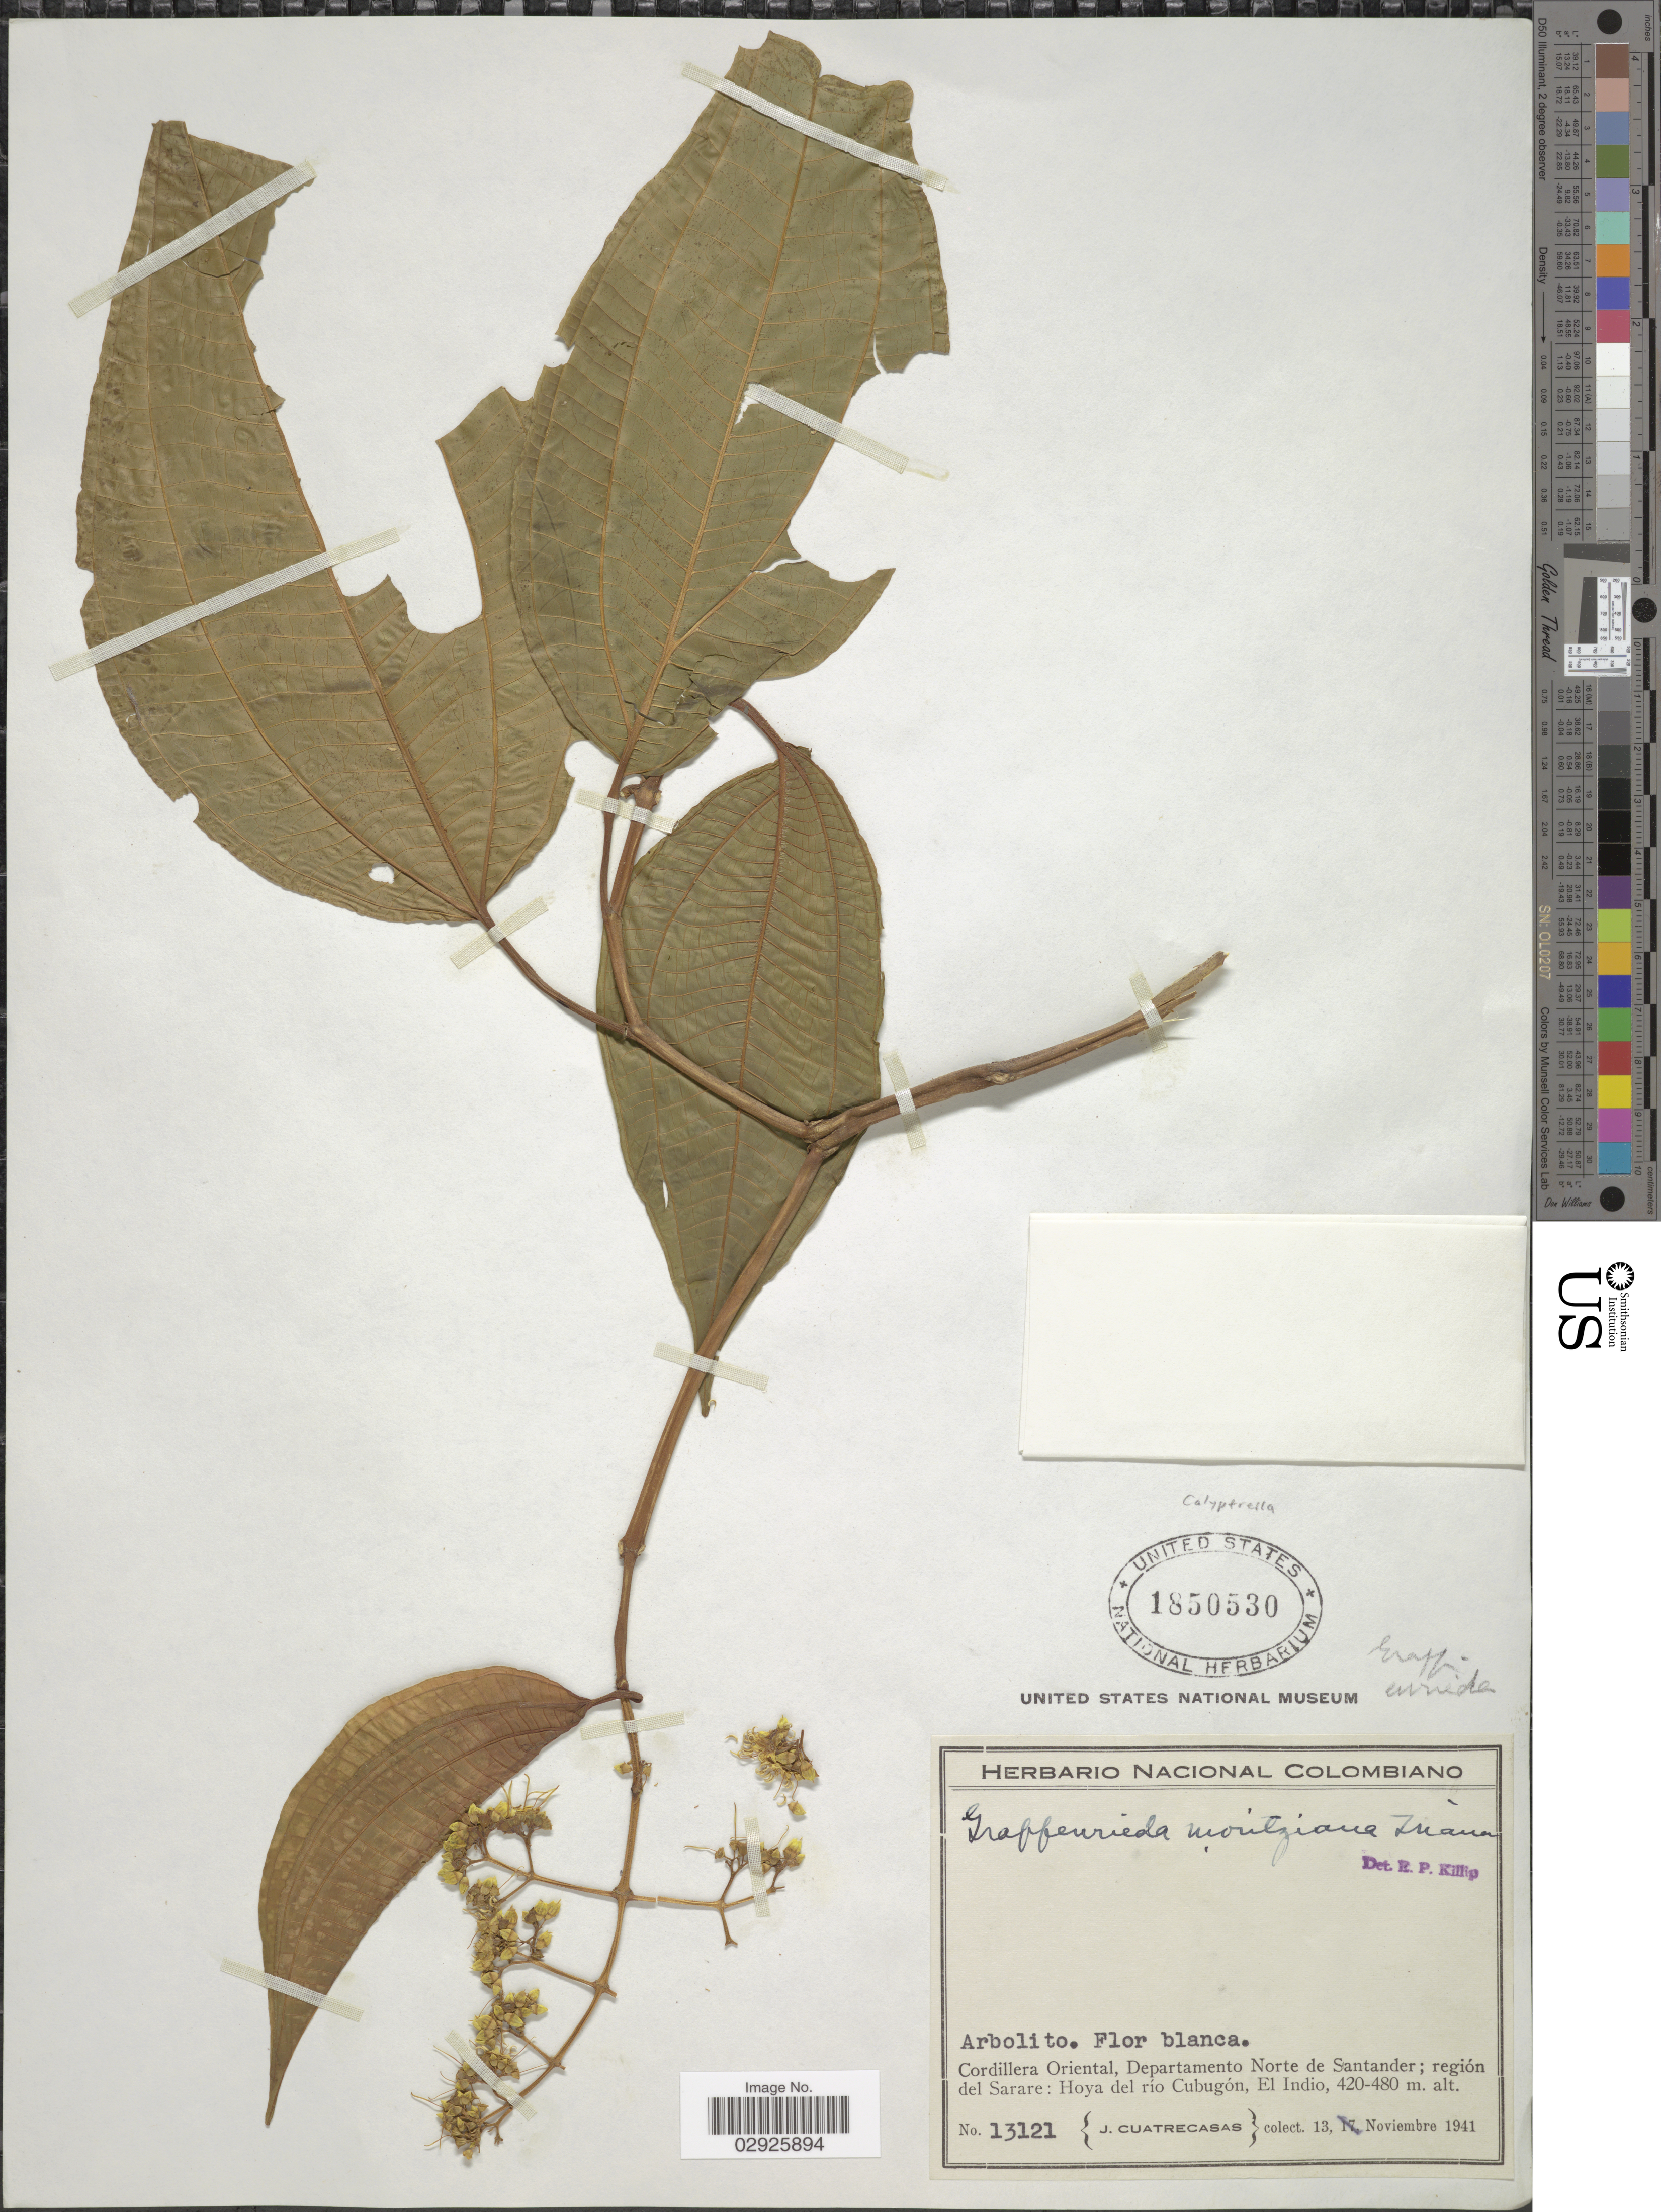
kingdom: Plantae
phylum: Tracheophyta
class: Magnoliopsida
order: Myrtales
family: Melastomataceae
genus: Graffenrieda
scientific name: Graffenrieda gracilis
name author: (Triana) L.O. Williams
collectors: J. Cuatrecasas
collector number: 13121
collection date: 1941-11-13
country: Colombia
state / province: Norte de Santander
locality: Cordillera Oriental, Departamento Norte de Santander; región del Sarare: Hoya del río Cubugón, El Indio.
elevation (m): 420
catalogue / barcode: US 1850530